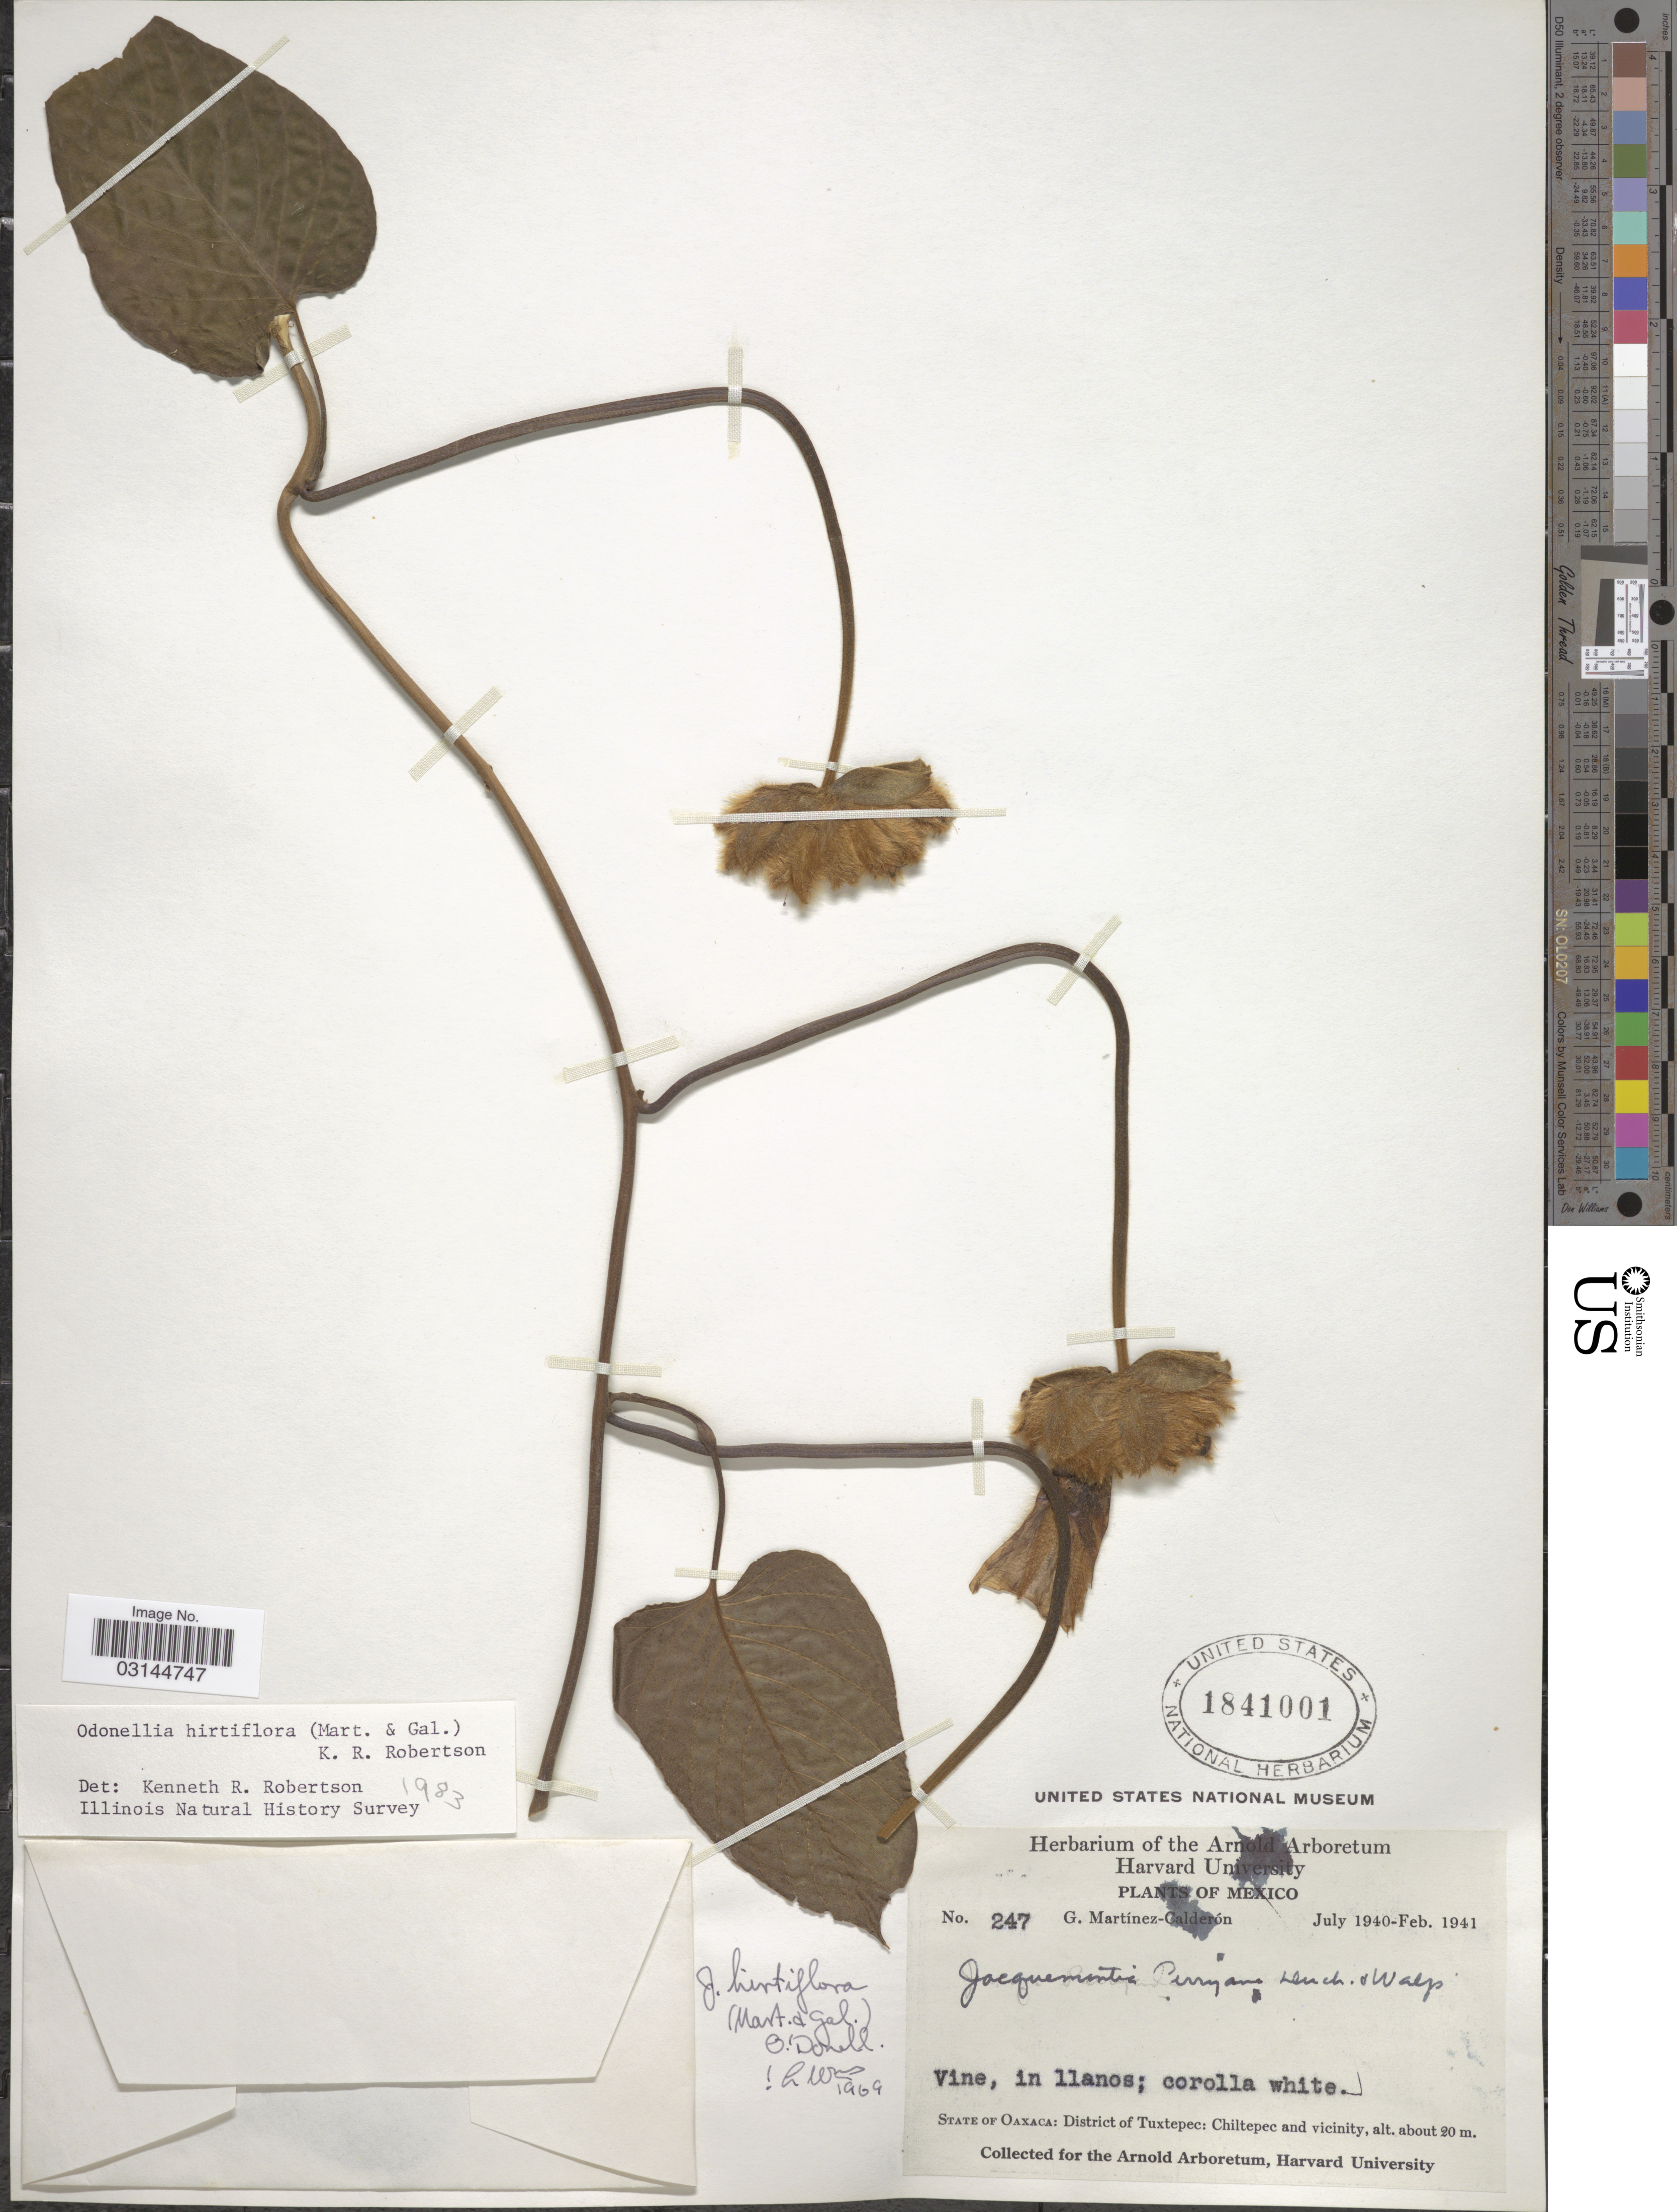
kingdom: Plantae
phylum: Tracheophyta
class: Magnoliopsida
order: Solanales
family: Convolvulaceae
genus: Odonellia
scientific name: Odonellia hirtiflora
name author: (M. Martens & Galeotti) K.R. Robertson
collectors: G. Martínez Calderón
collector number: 247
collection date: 1940-07/1941-02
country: Mexico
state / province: Oaxaca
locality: District of Tuxtepec: Chiltepec and vicinity.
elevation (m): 20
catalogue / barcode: US 1841001